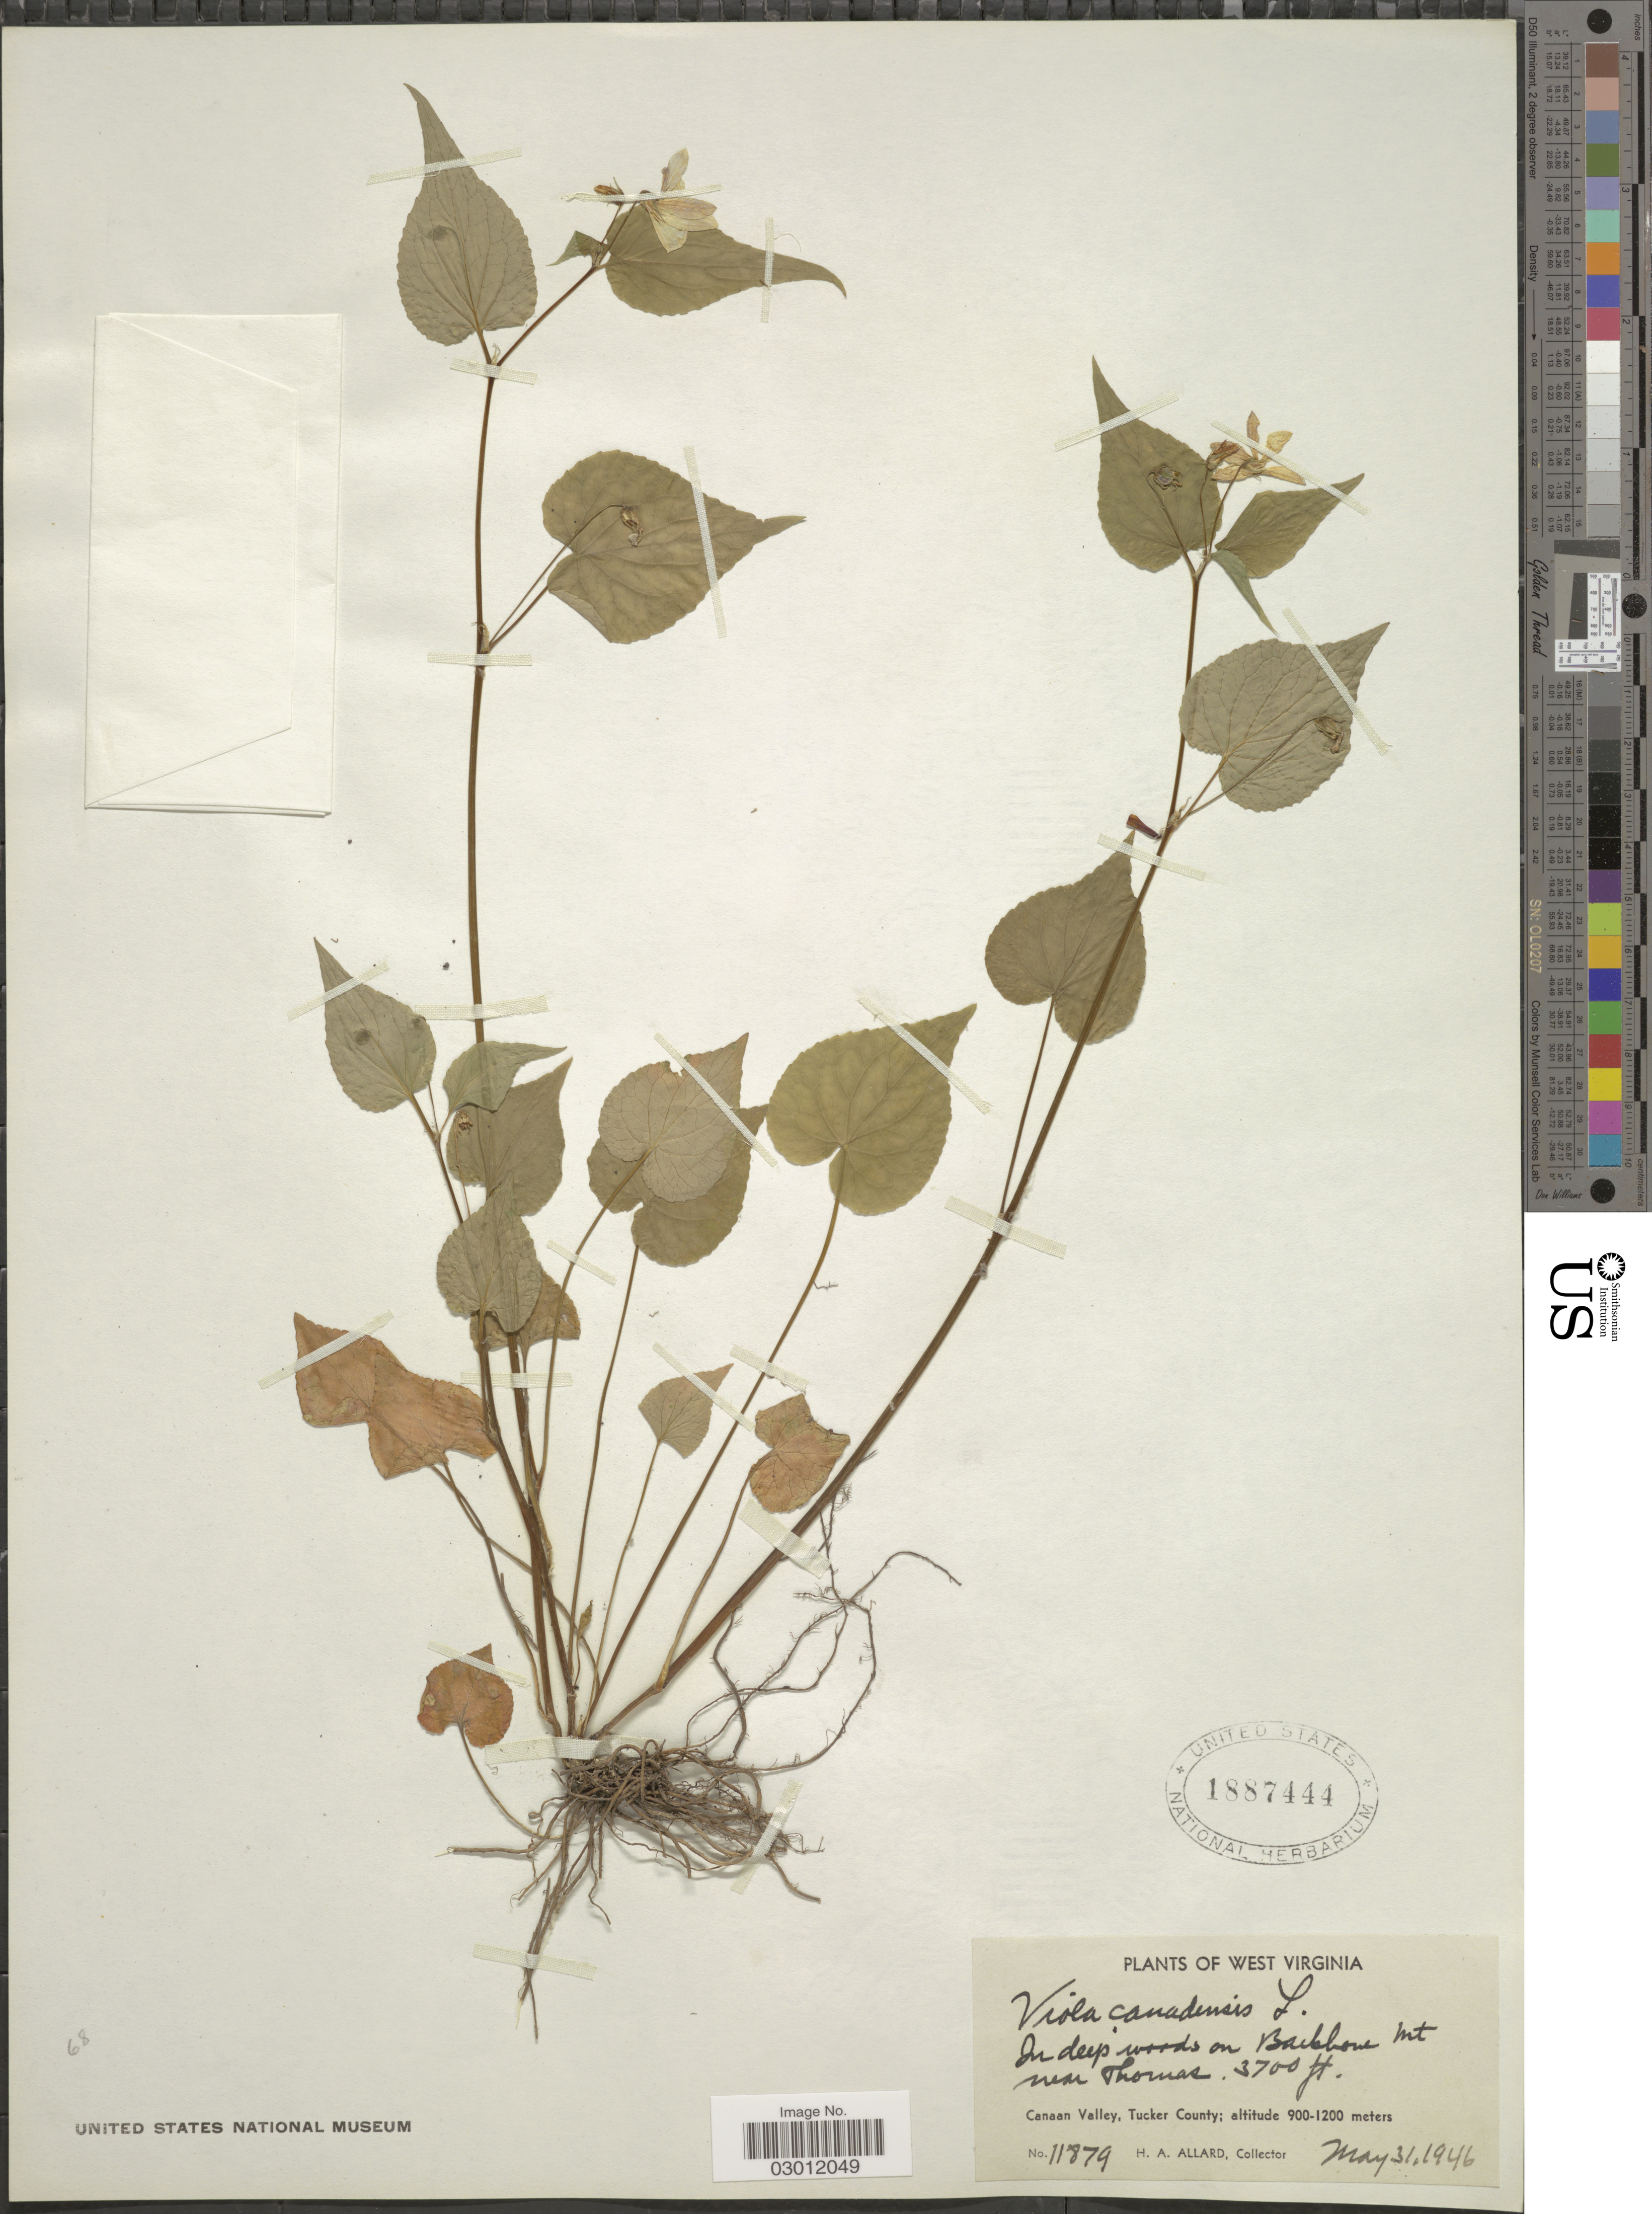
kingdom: Plantae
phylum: Tracheophyta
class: Magnoliopsida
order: Malpighiales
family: Violaceae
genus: Viola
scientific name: Viola canadensis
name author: L.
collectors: H. A. Allard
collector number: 11879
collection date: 1946-05-31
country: United States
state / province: West Virginia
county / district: Tucker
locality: In deep woods on Backbone Mt near Thomas. Canaan Valley, Tucker County.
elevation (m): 1128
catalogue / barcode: US 1887444